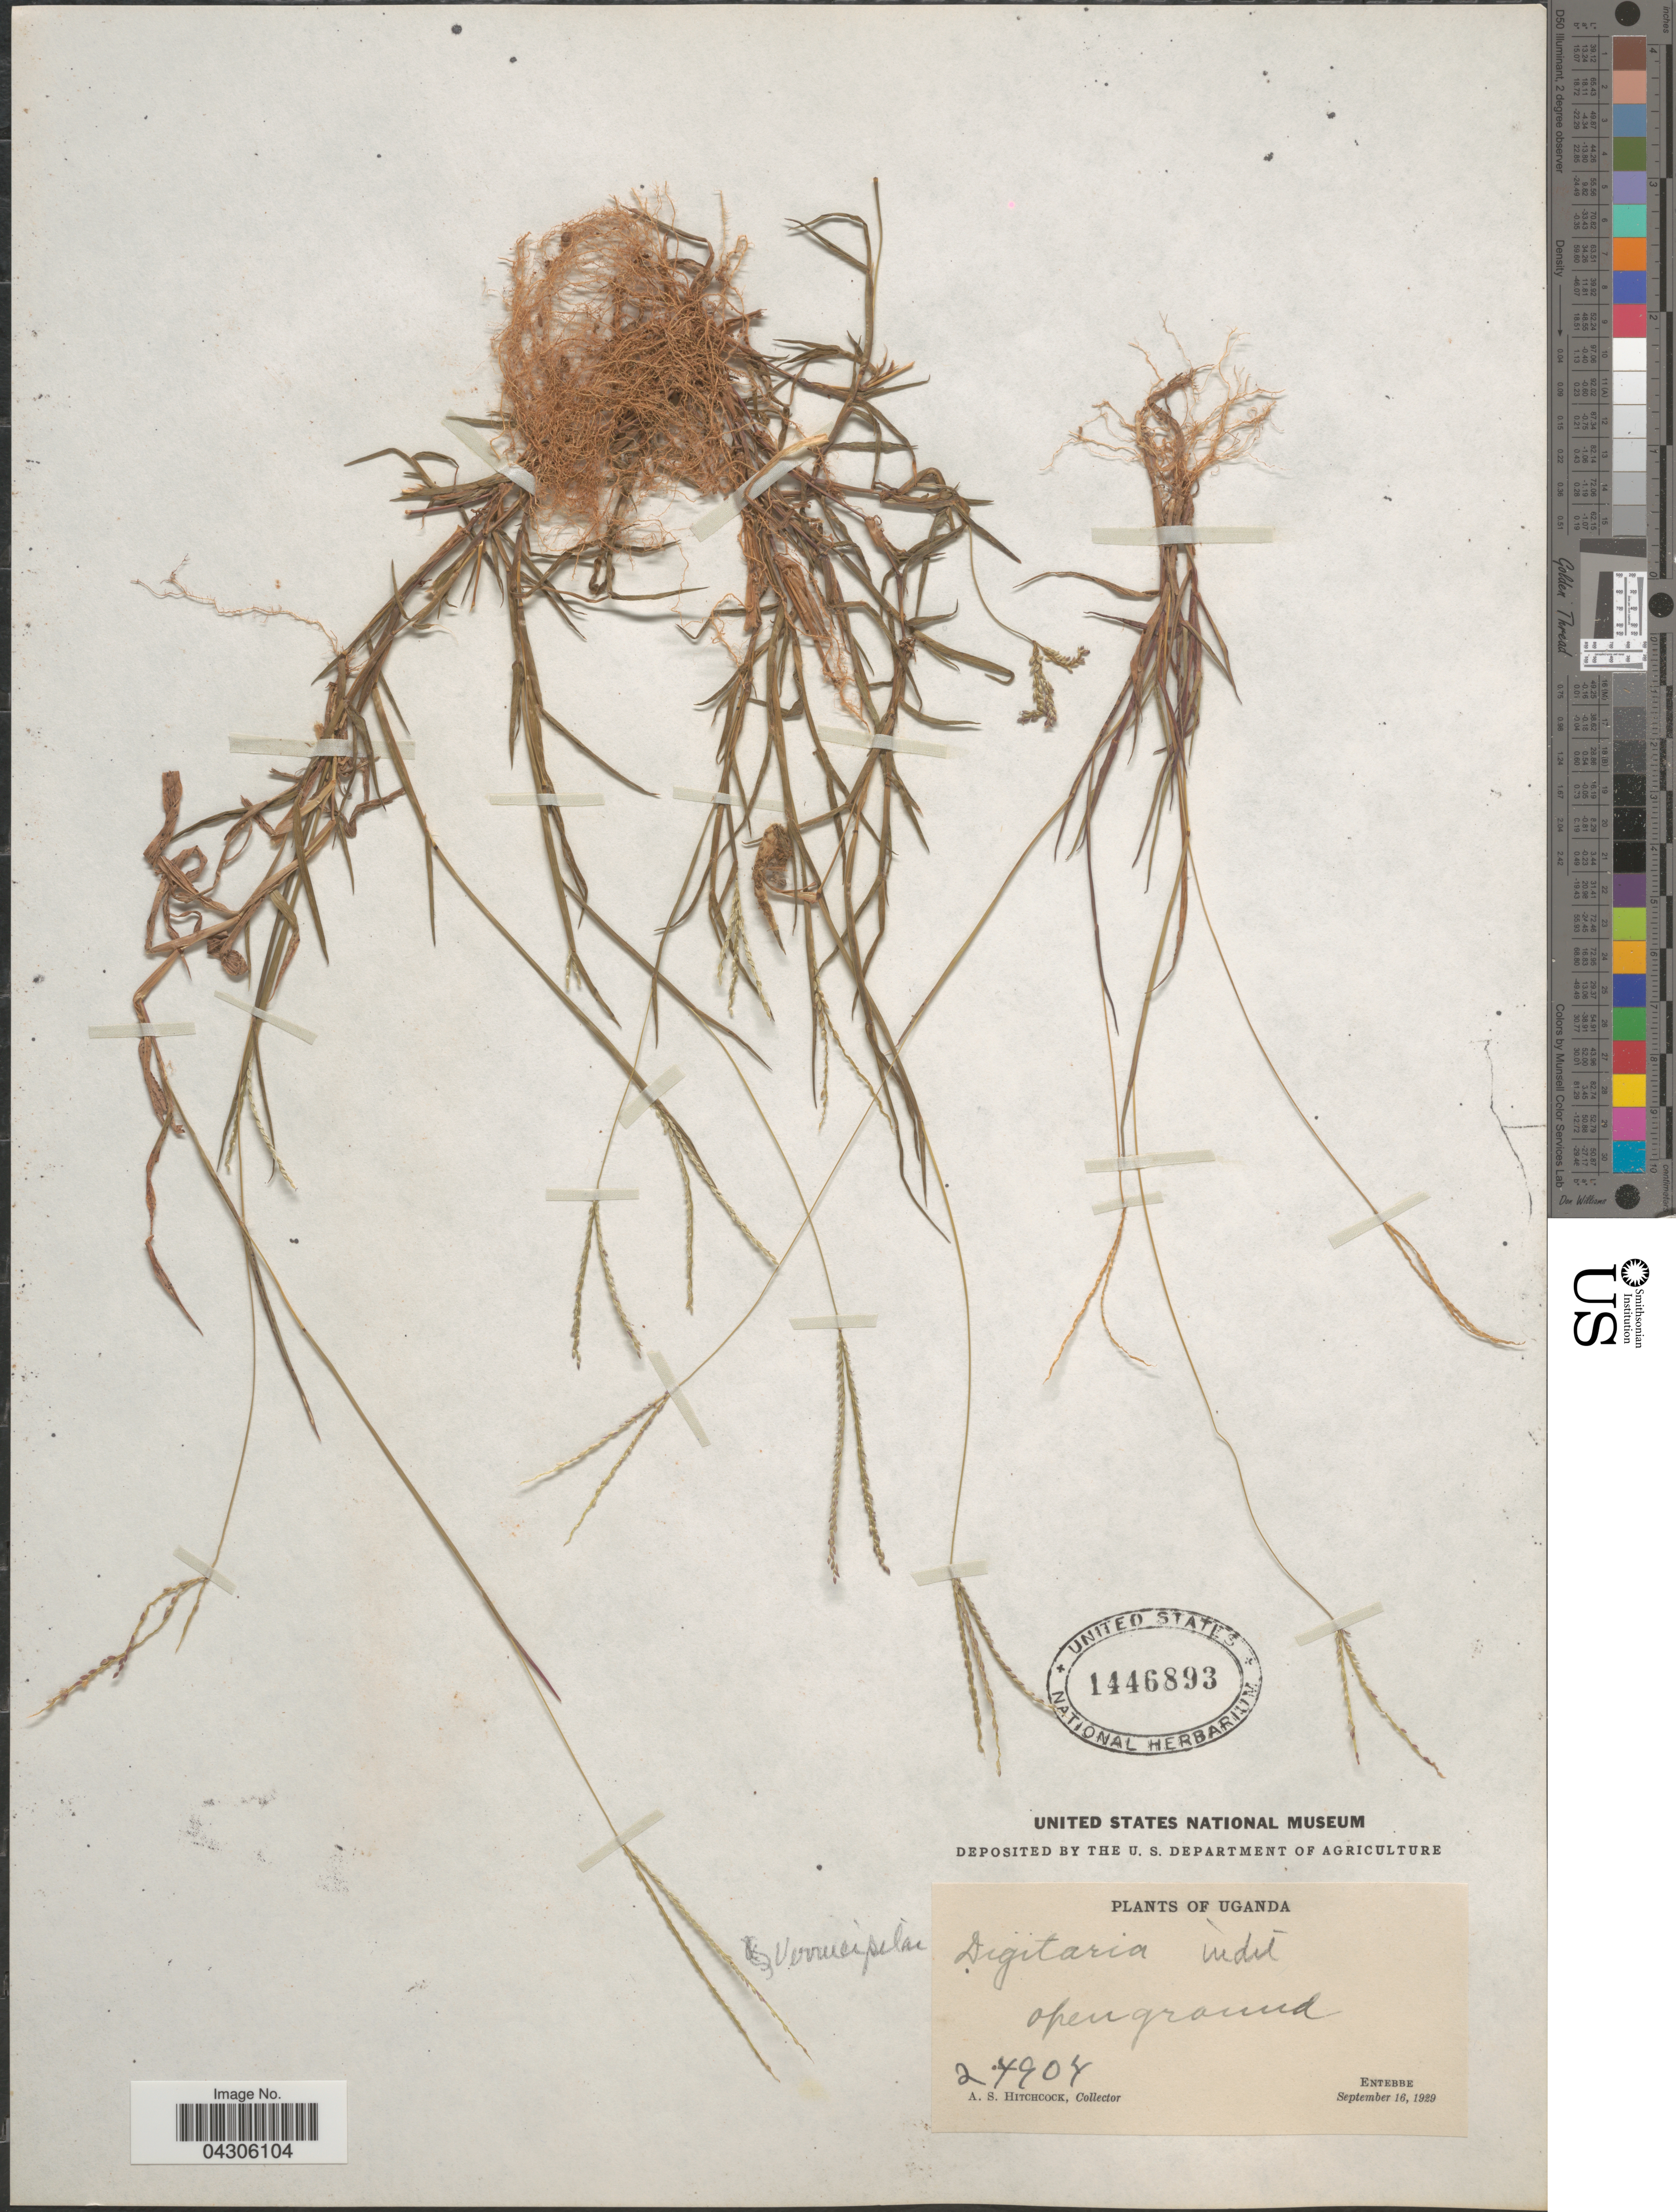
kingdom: Plantae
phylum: Tracheophyta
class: Liliopsida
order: Poales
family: Poaceae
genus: Digitaria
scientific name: Digitaria sp.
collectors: A. S. Hitchcock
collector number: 24904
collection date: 1929-09-16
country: Uganda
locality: Entebbe.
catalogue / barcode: US 1446893